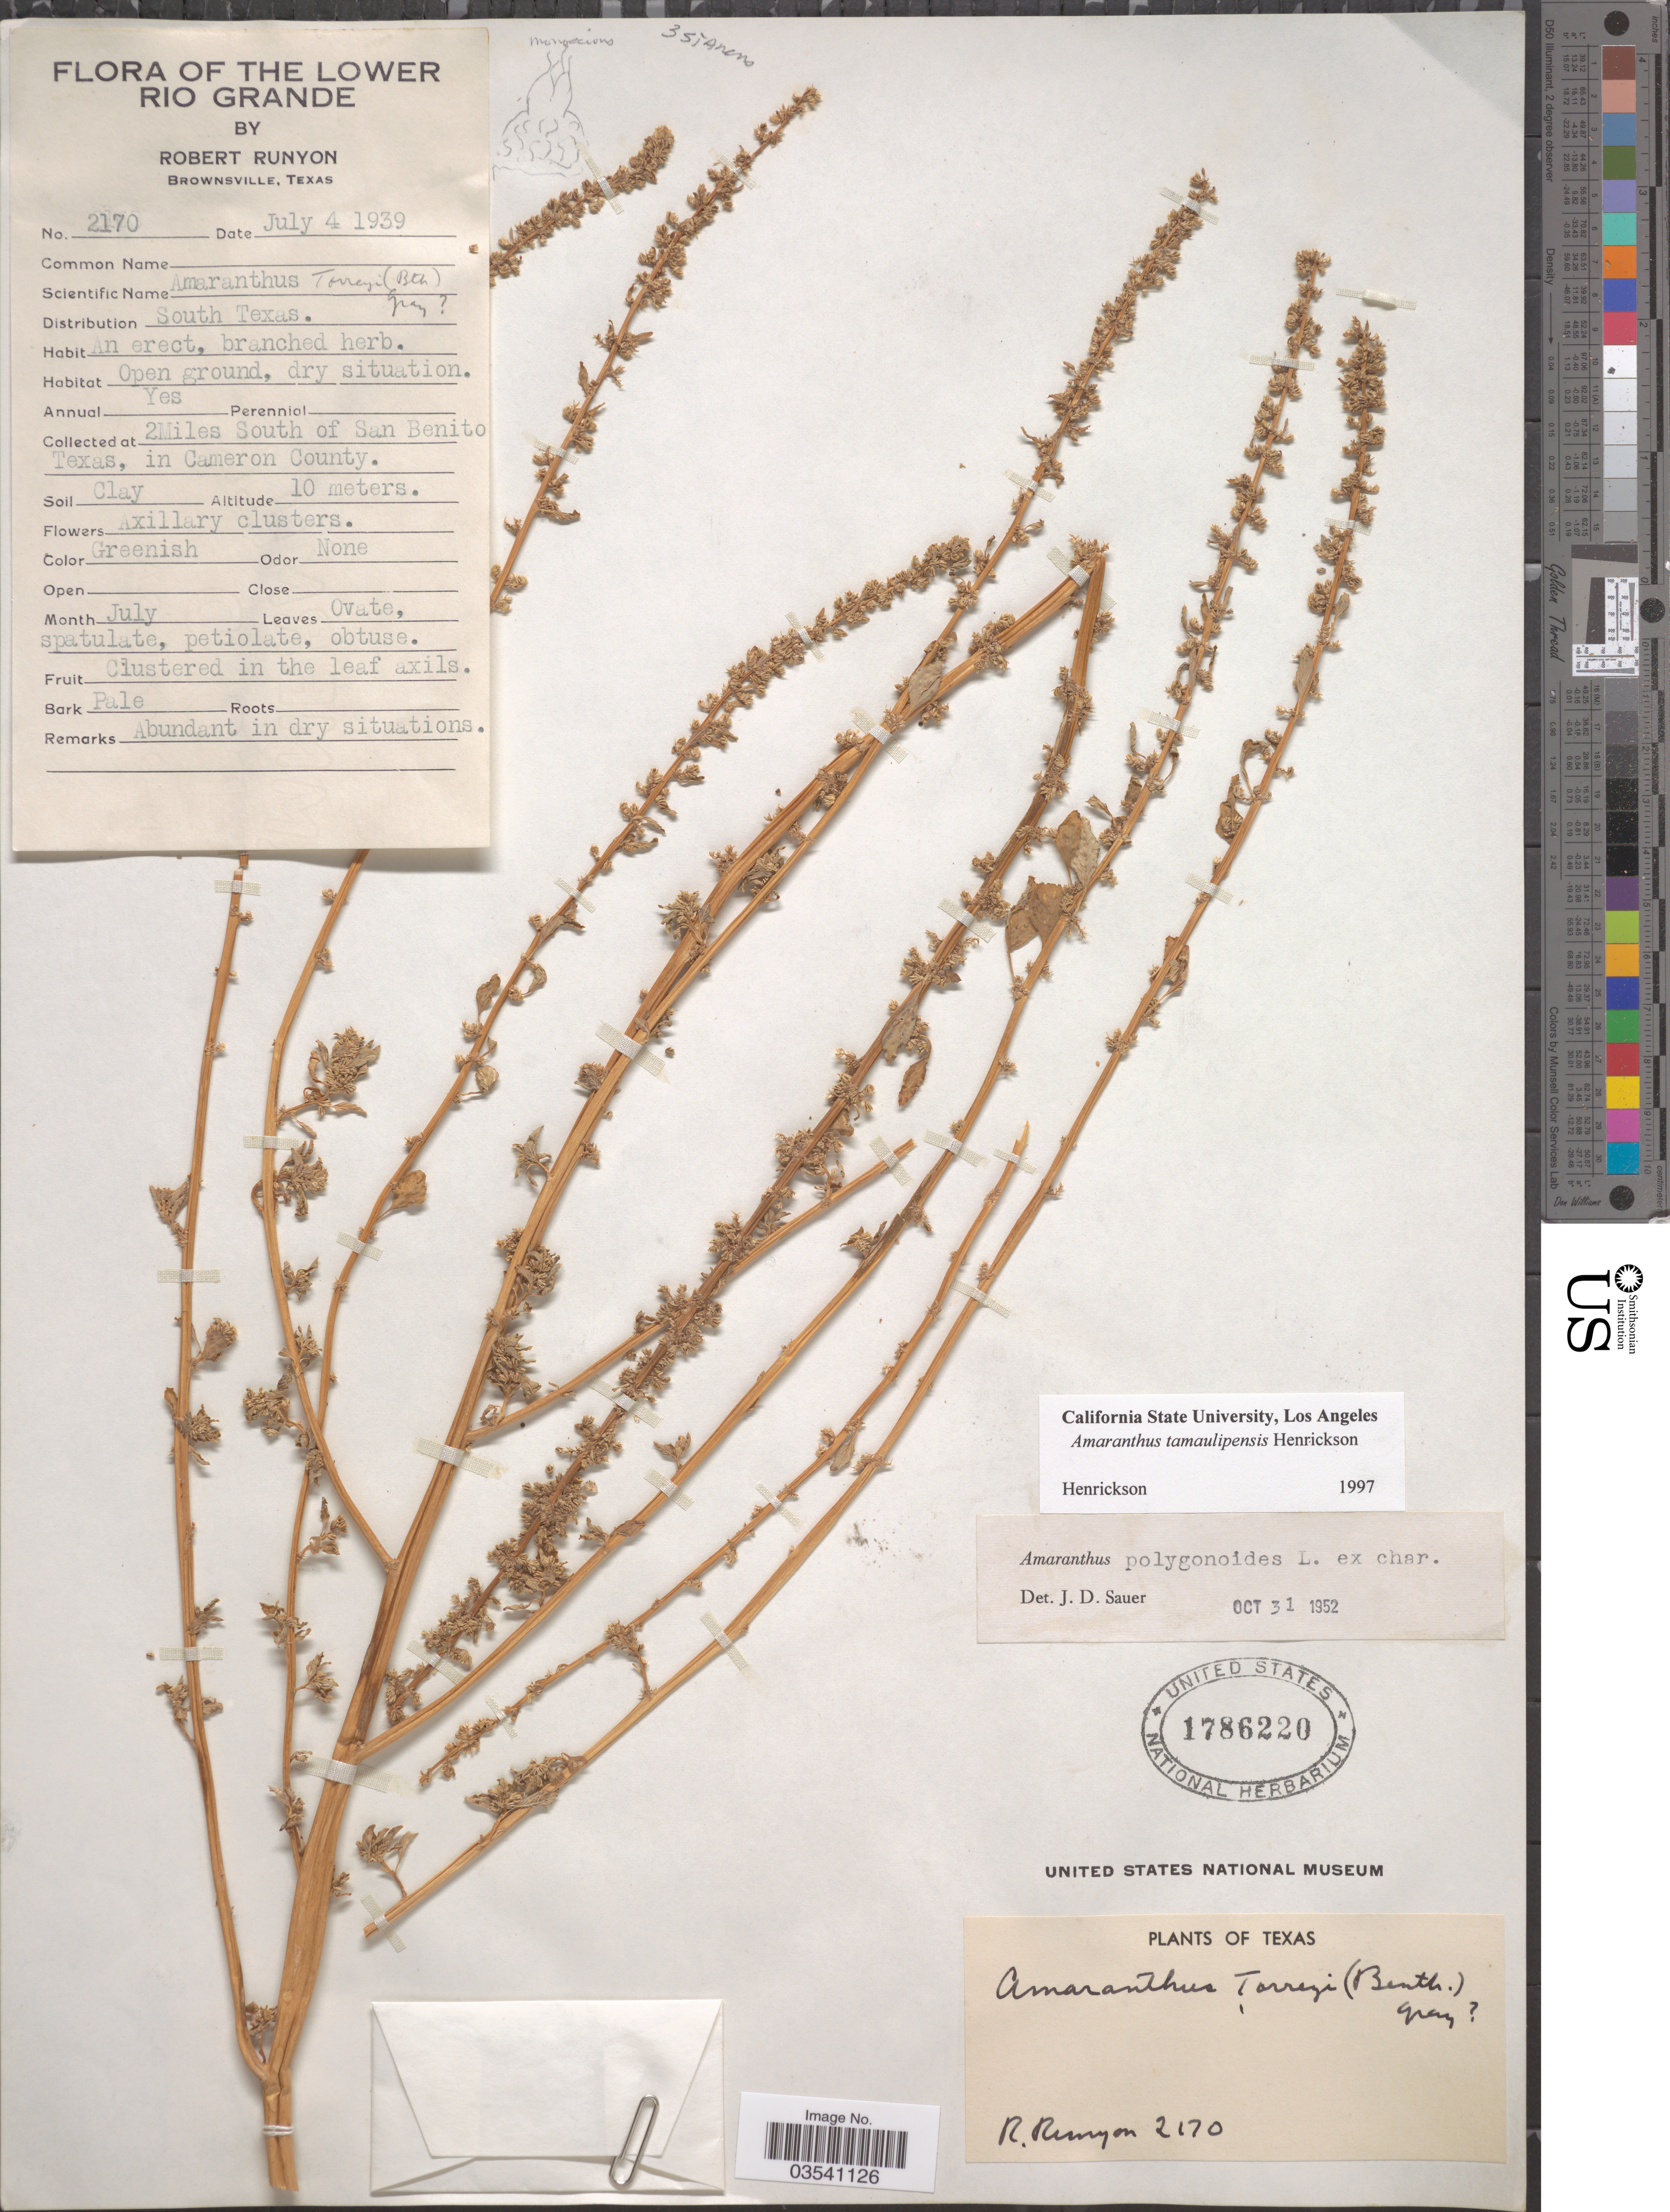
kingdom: Plantae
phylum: Tracheophyta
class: Magnoliopsida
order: Caryophyllales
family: Amaranthaceae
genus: Amaranthus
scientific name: Amaranthus tamaulipensis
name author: Henrickson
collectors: R. Runyon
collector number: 2170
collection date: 1939-07-04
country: United States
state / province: Texas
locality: The Lower Rio Grande. Distribution South Texas. 2Miles South of San Benito, in Cameron County.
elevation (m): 10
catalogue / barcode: US 1786220